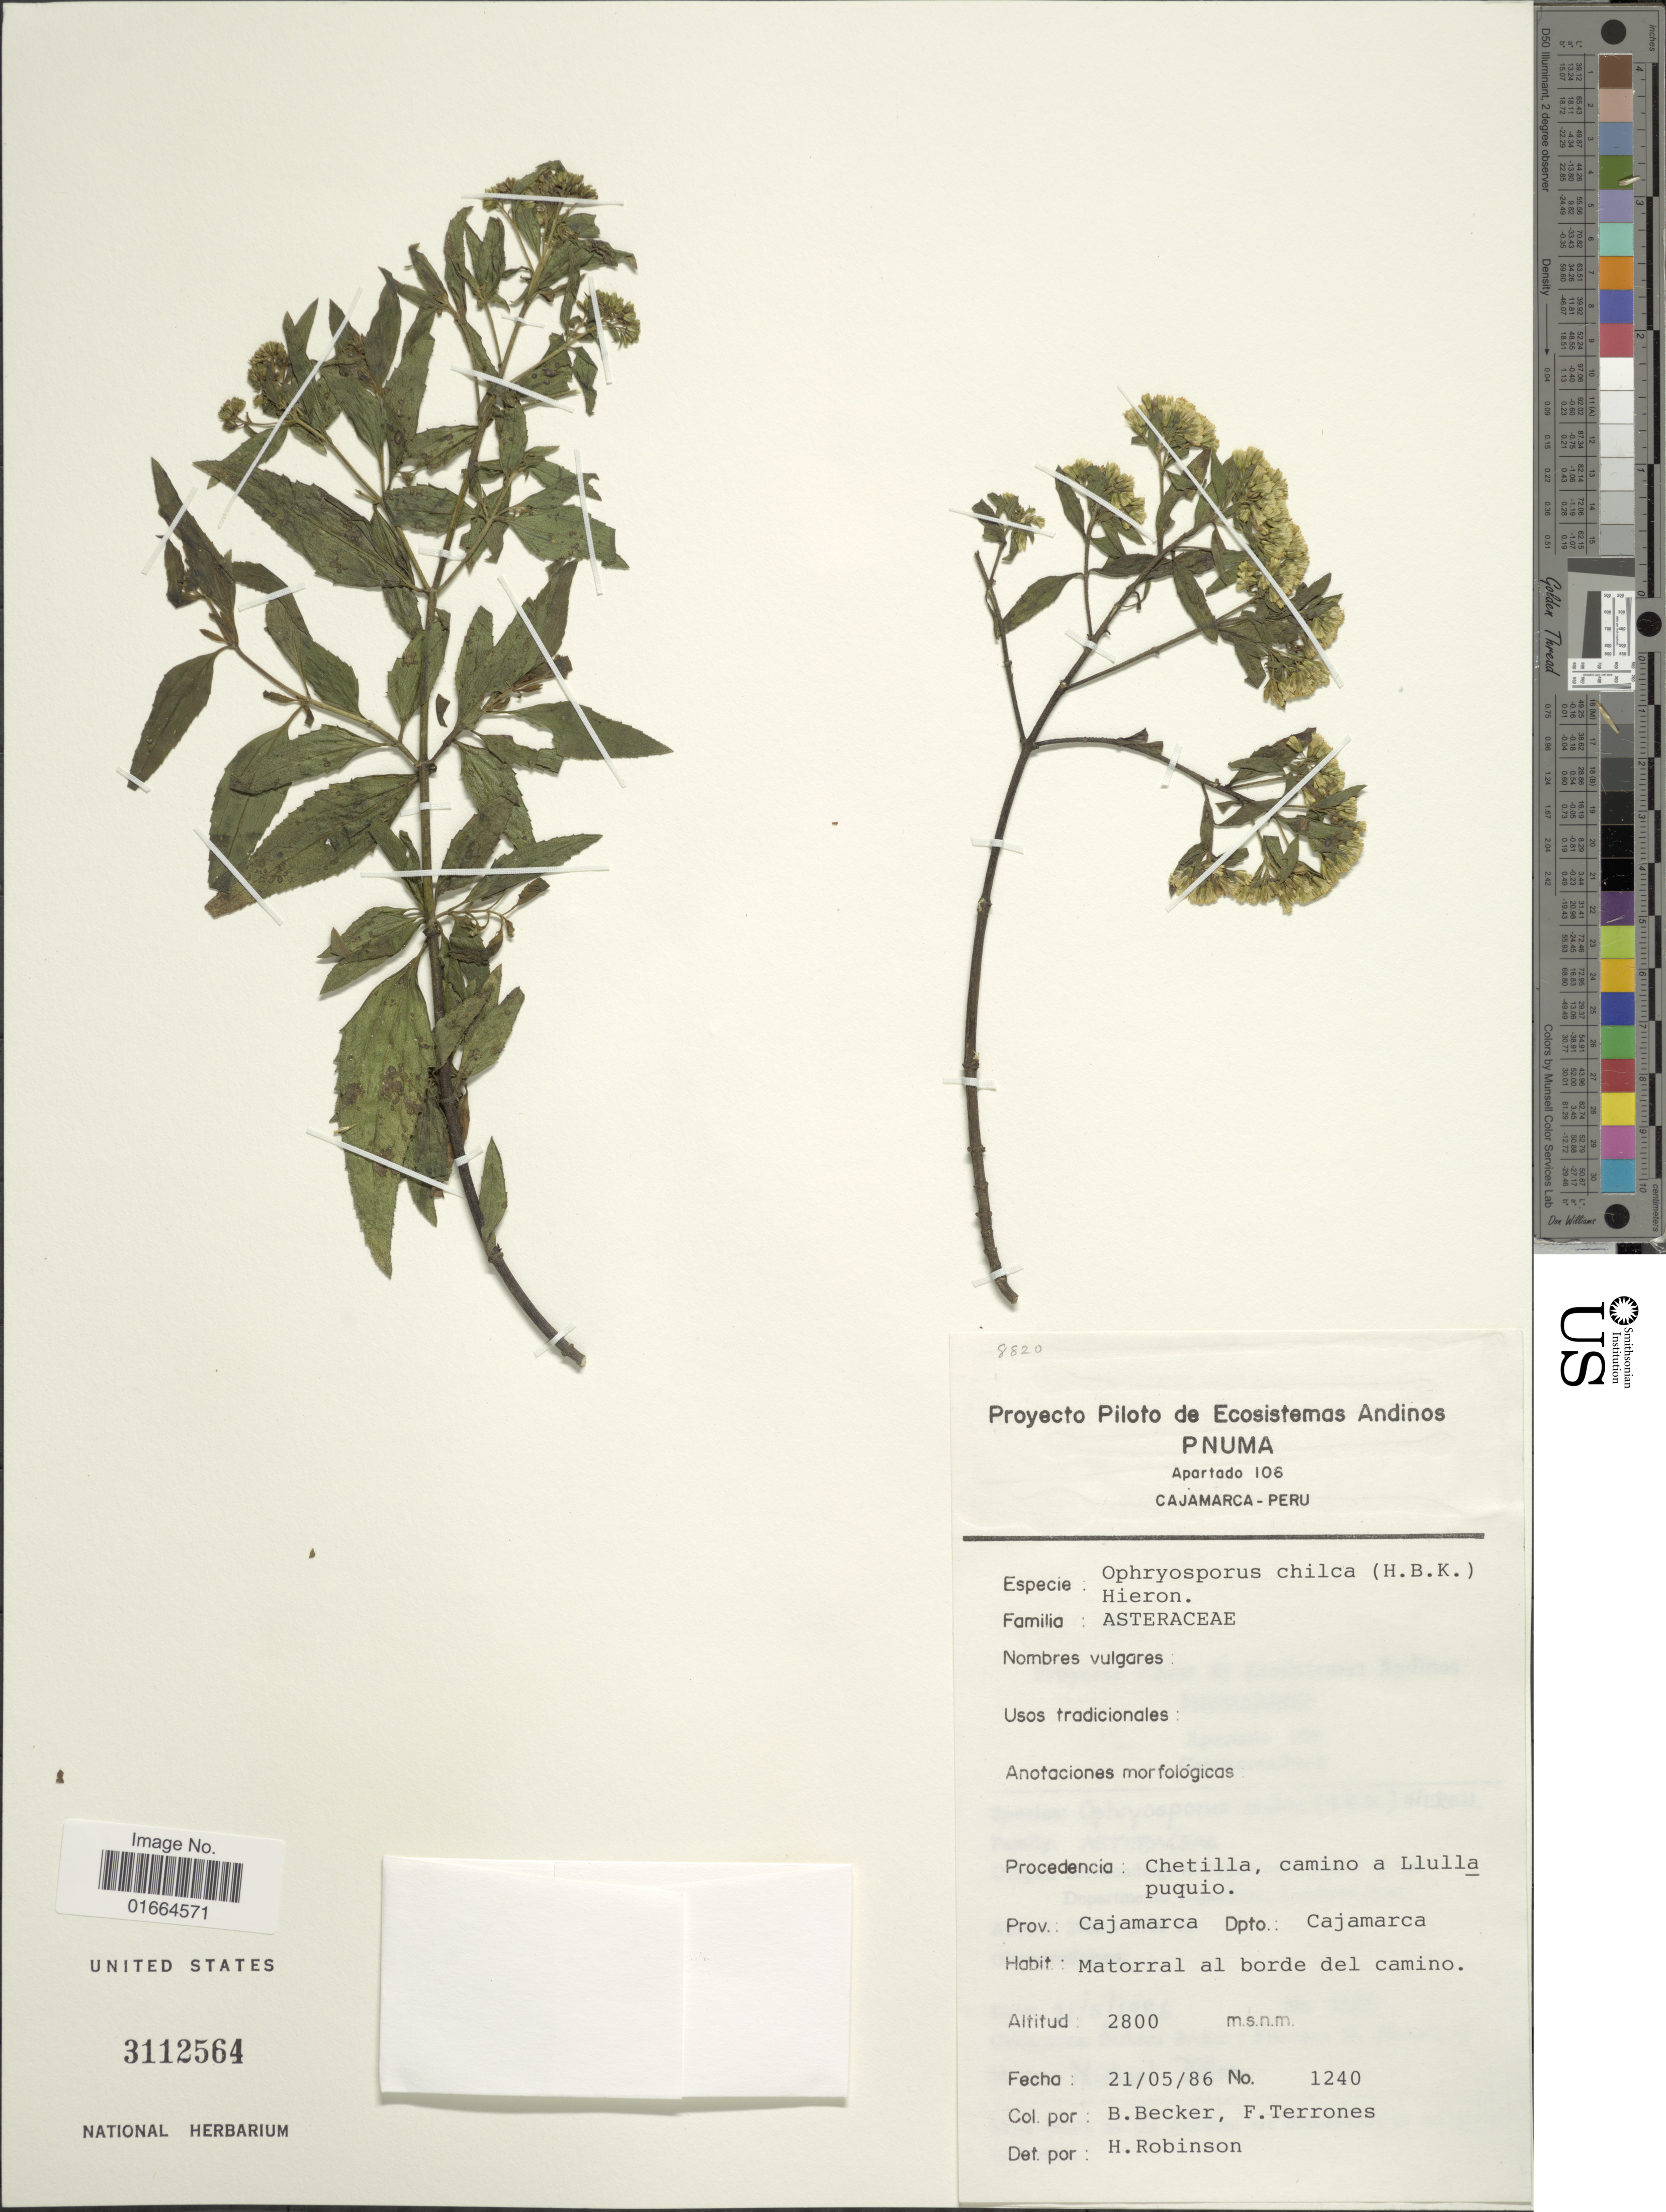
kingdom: Plantae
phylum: Tracheophyta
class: Magnoliopsida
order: Asterales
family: Asteraceae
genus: Ophryosporus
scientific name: Ophryosporus chilca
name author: (Kunth) Hieron.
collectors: B. Becker & F. Terrones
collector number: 1240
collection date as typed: Transcribed d/m/y: 21/5/86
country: Peru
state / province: Cajamarca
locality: Procedencia: Chetilla, camino a Llulla puquio, Prov.: Cajamarca, Dpto: Cajamarca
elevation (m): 2800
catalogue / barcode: US 3112564